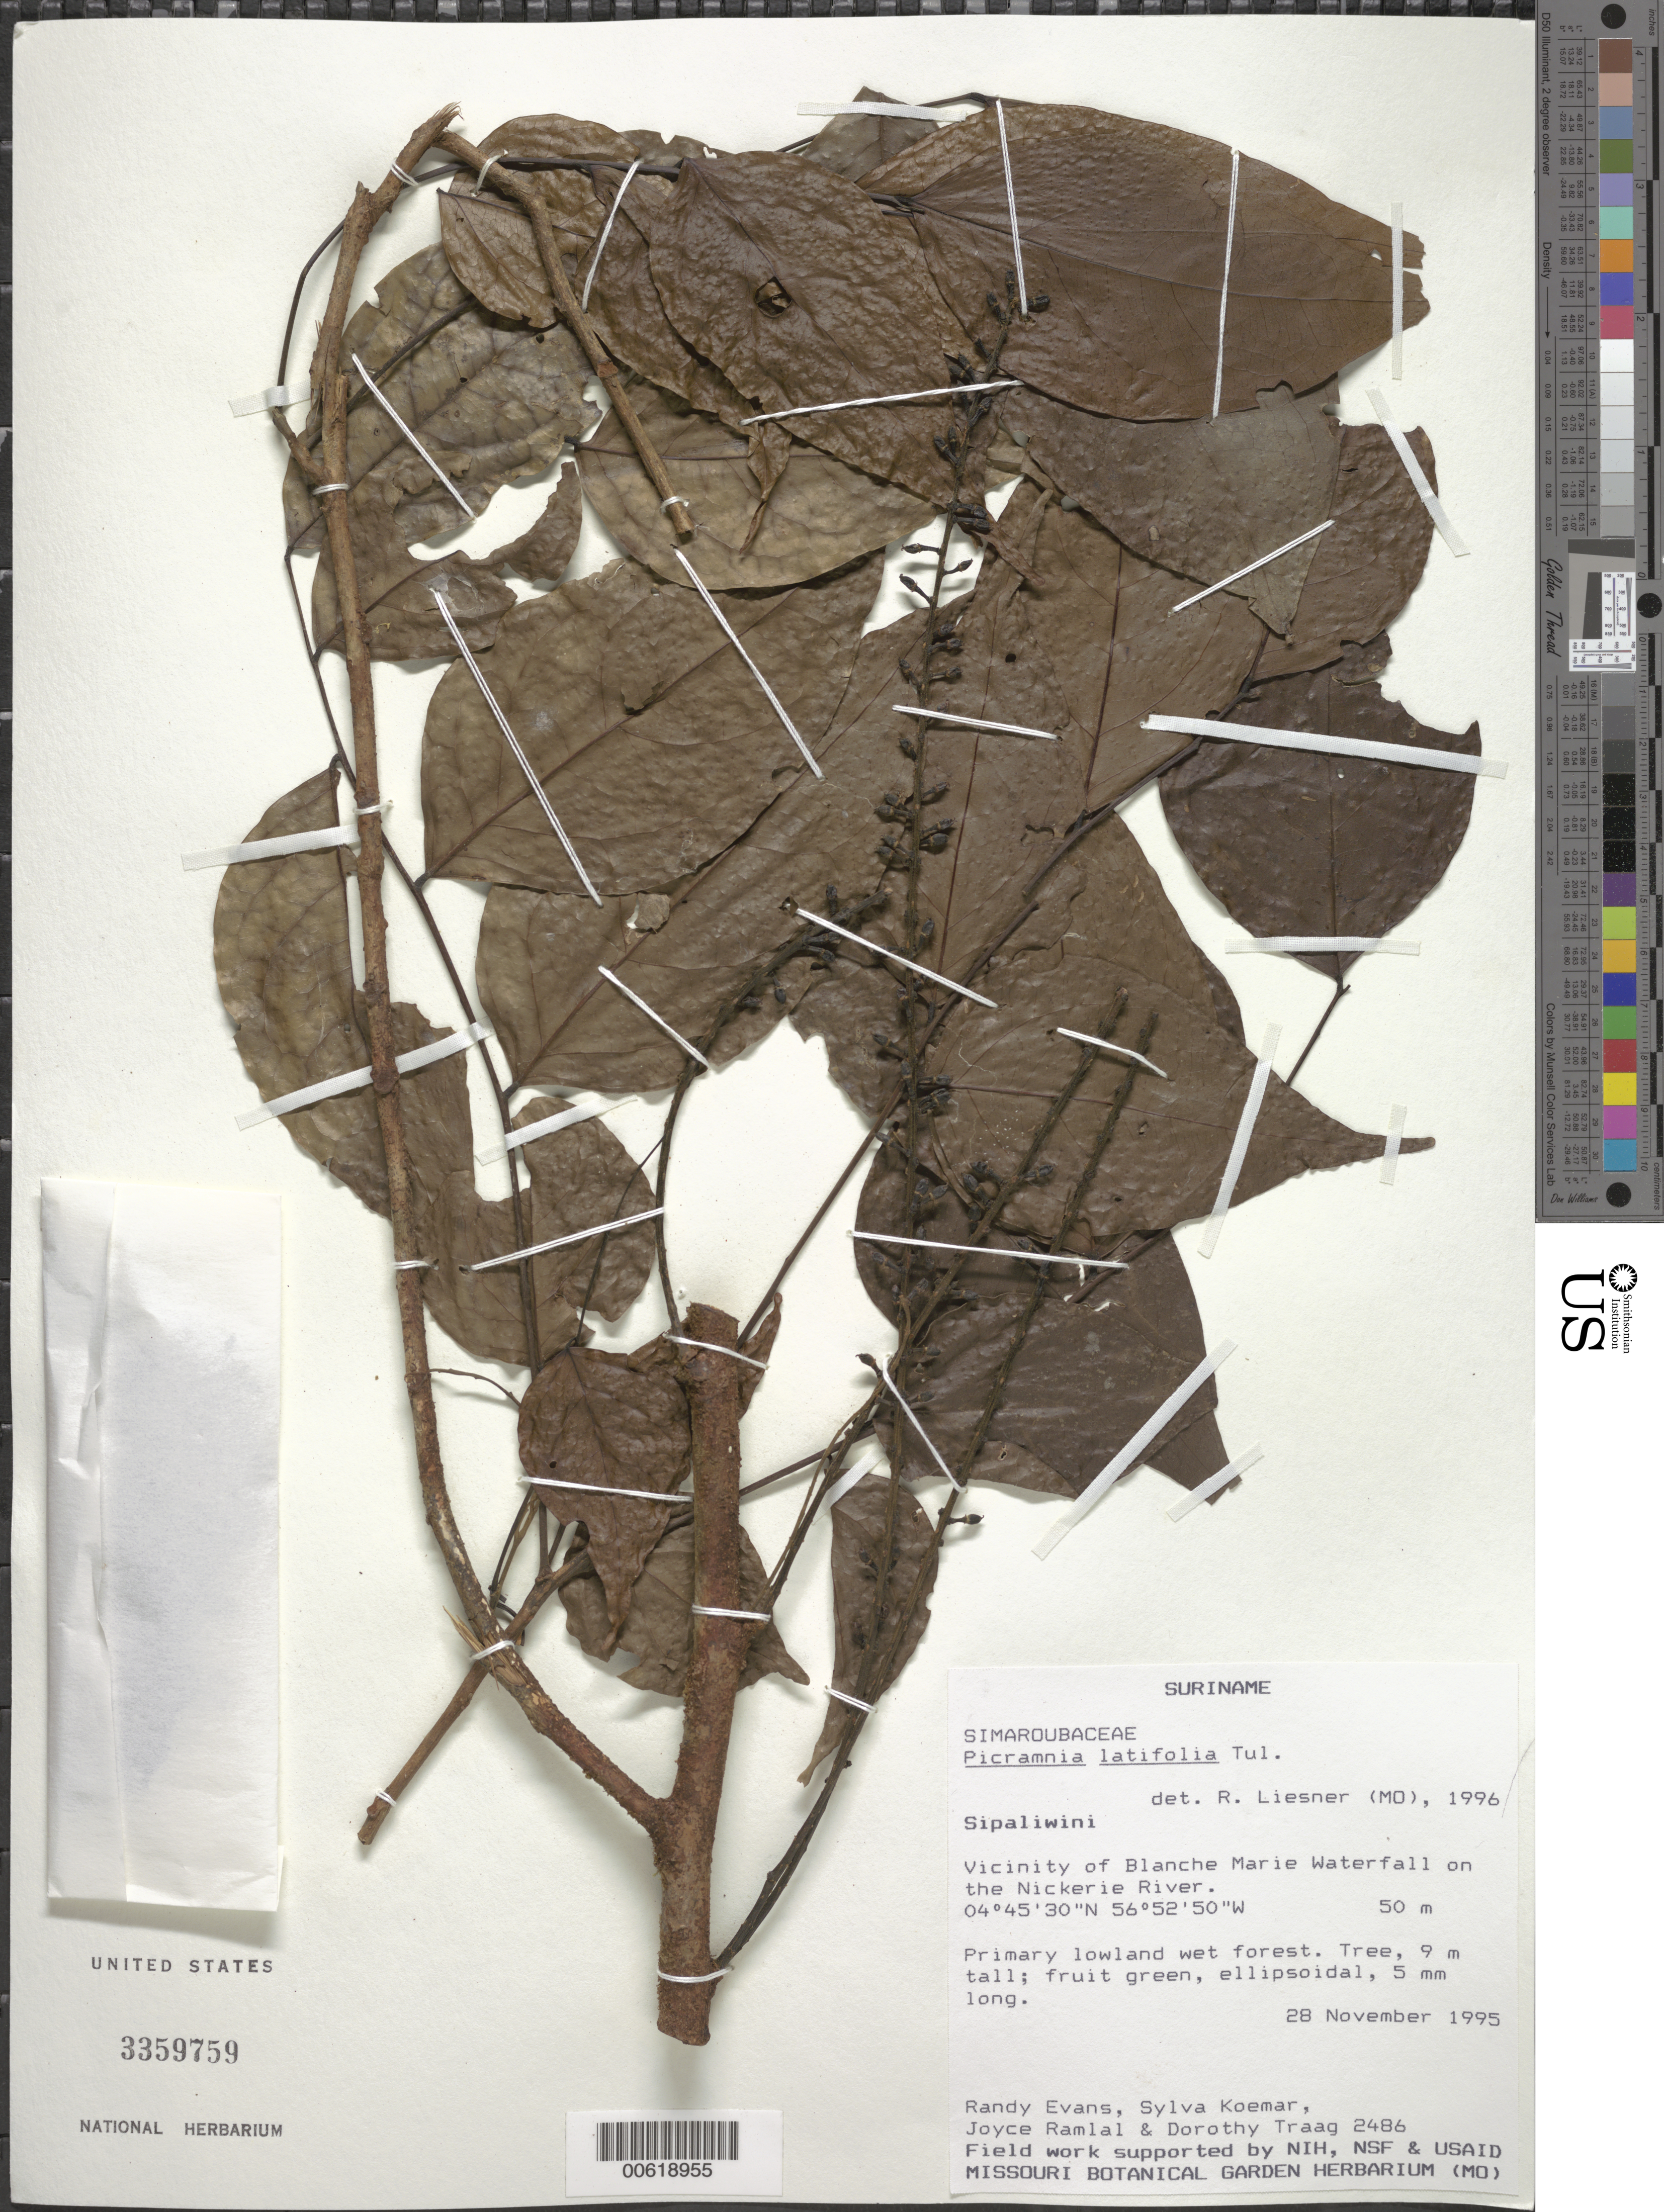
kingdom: Plantae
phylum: Tracheophyta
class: Magnoliopsida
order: Picramniales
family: Picramniaceae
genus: Picramnia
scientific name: Picramnia latifolia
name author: Tul.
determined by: Liesner, R. L.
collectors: R. Evans, S. Koemar, J. Ramlal & D. Traag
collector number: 2486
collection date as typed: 28-Nov-95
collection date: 1995-11-28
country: Suriname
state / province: Sipaliwini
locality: Blanche Marie Waterfall, vic., on Nickerie R.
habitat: Primary lowland wet forest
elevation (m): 50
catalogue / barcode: US 3359759